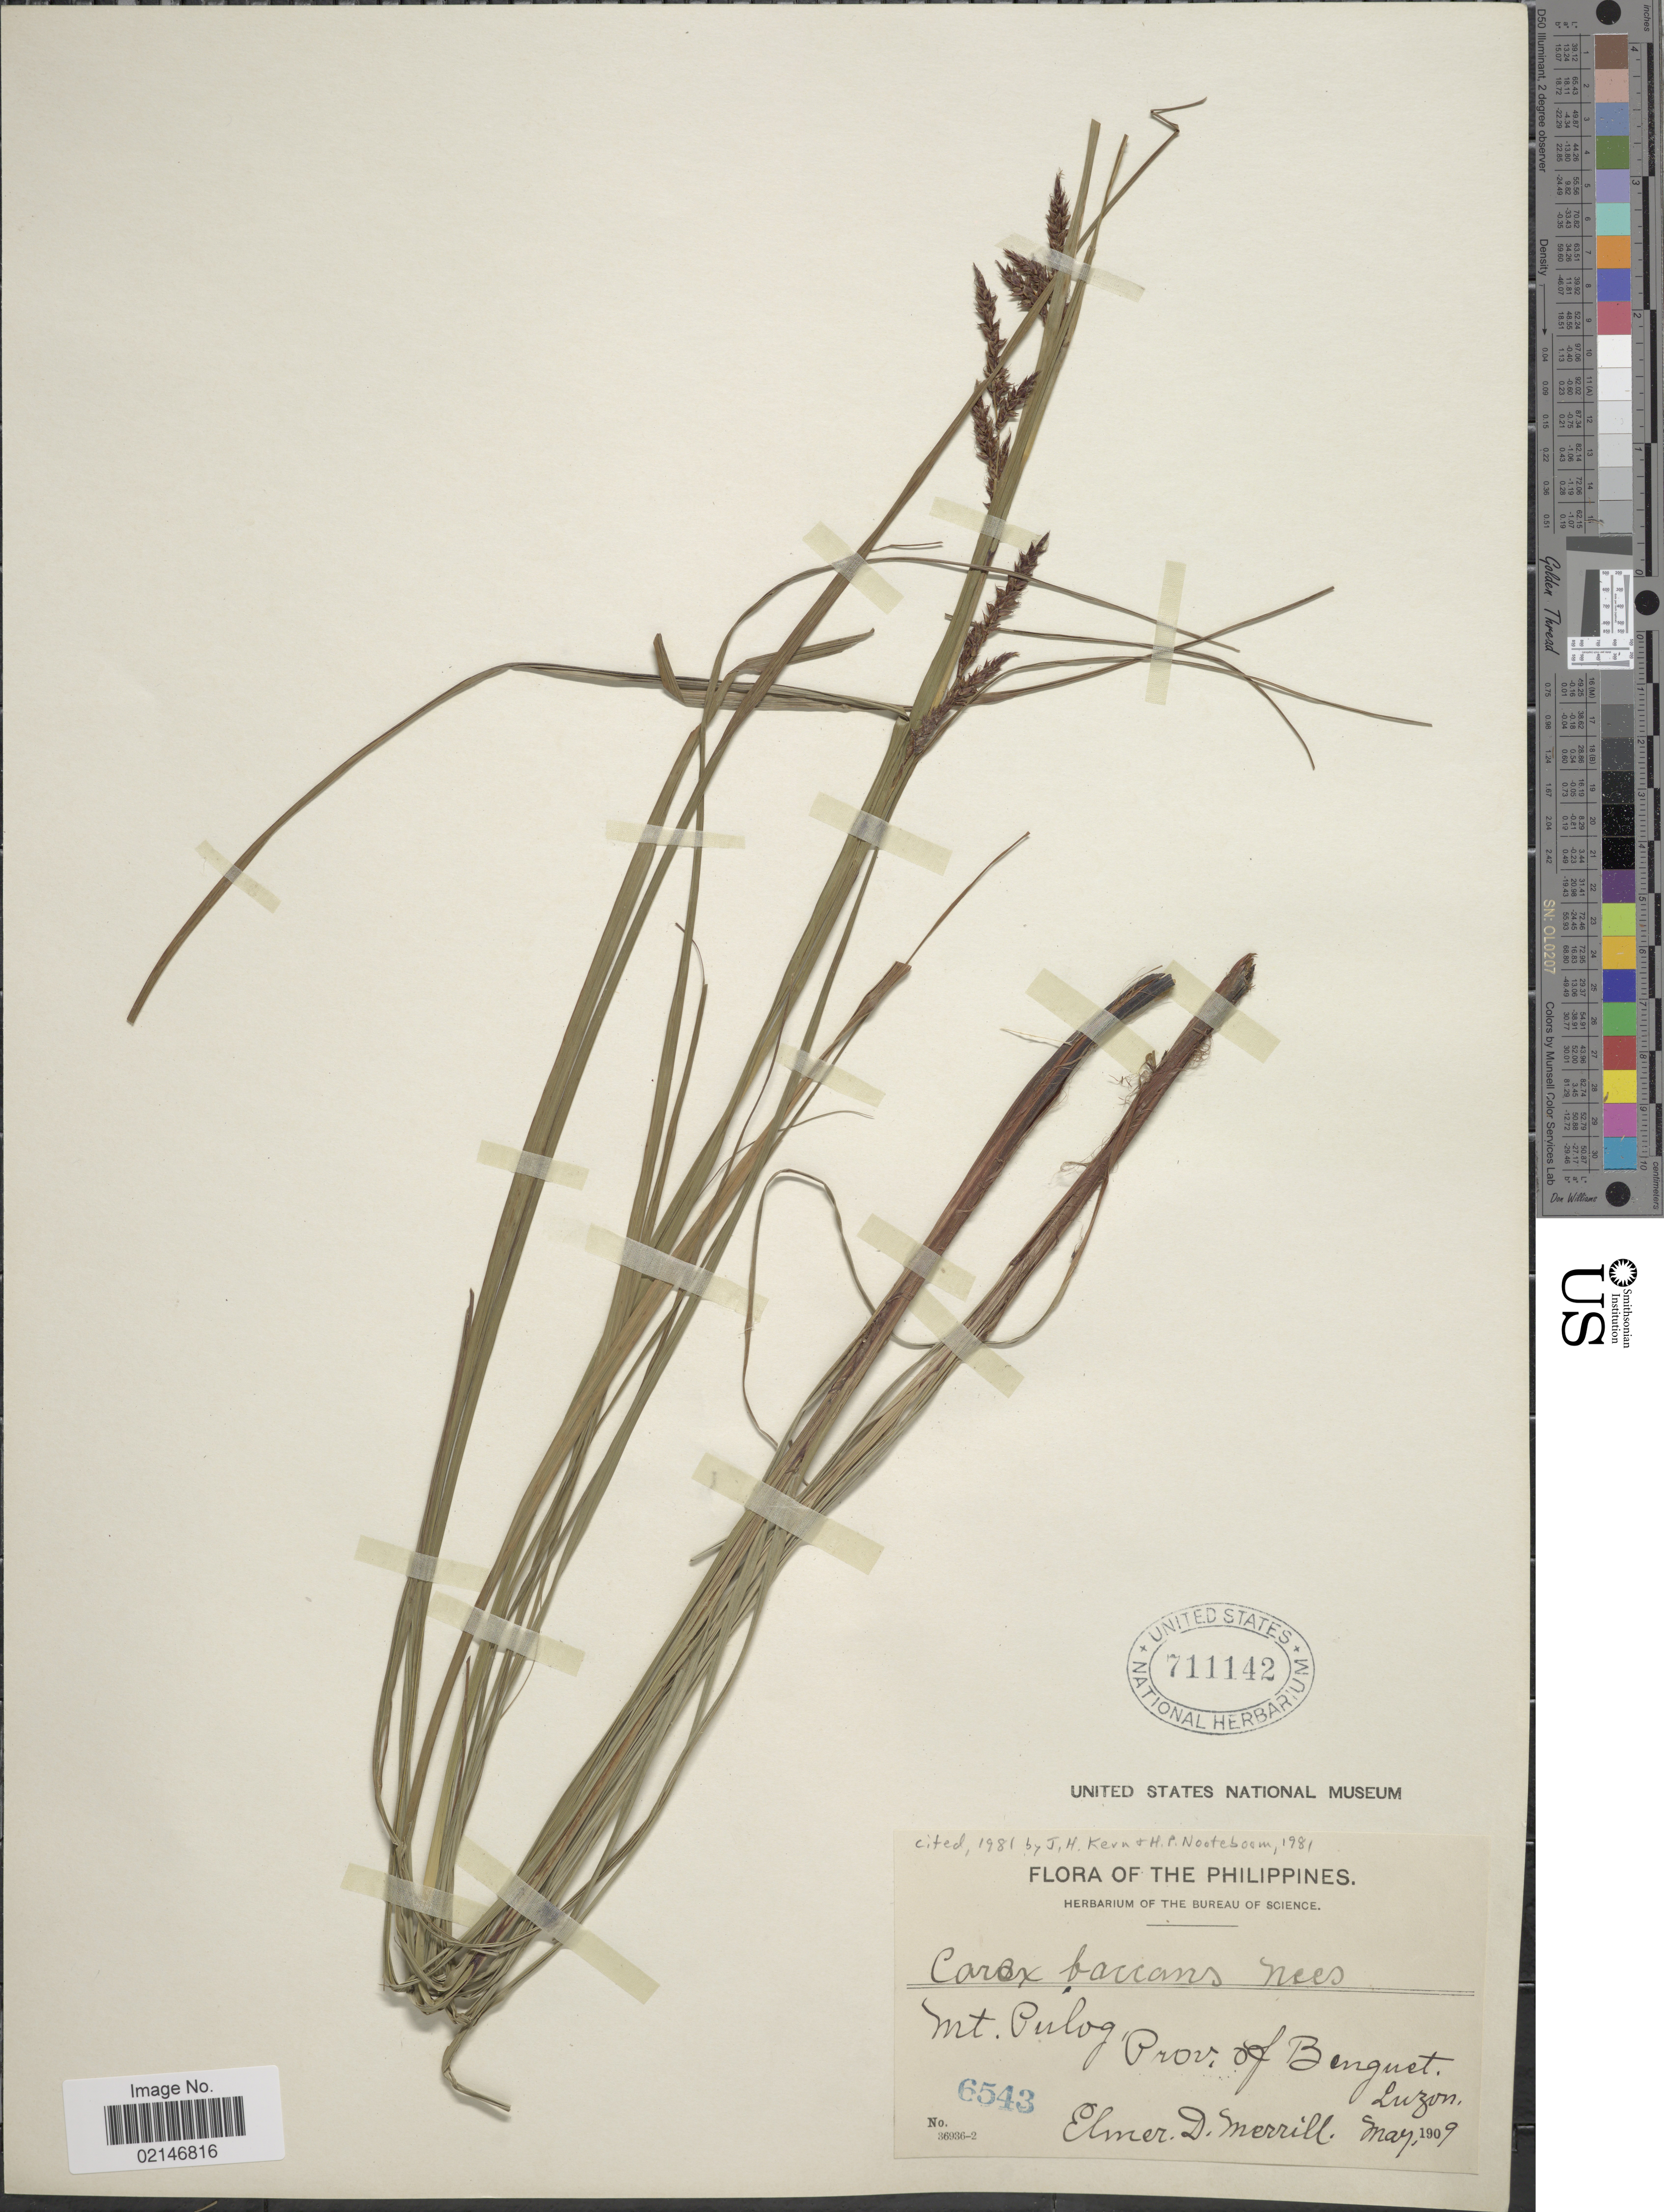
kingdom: Plantae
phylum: Tracheophyta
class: Liliopsida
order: Poales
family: Cyperaceae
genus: Carex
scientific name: Carex baccans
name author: Nees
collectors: E. D. Merrill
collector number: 6543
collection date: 1909-05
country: Philippines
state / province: Cordillera (Administrative Region)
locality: Mt. Pulog, prov. of Benguet, Luzon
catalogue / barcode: US 711142